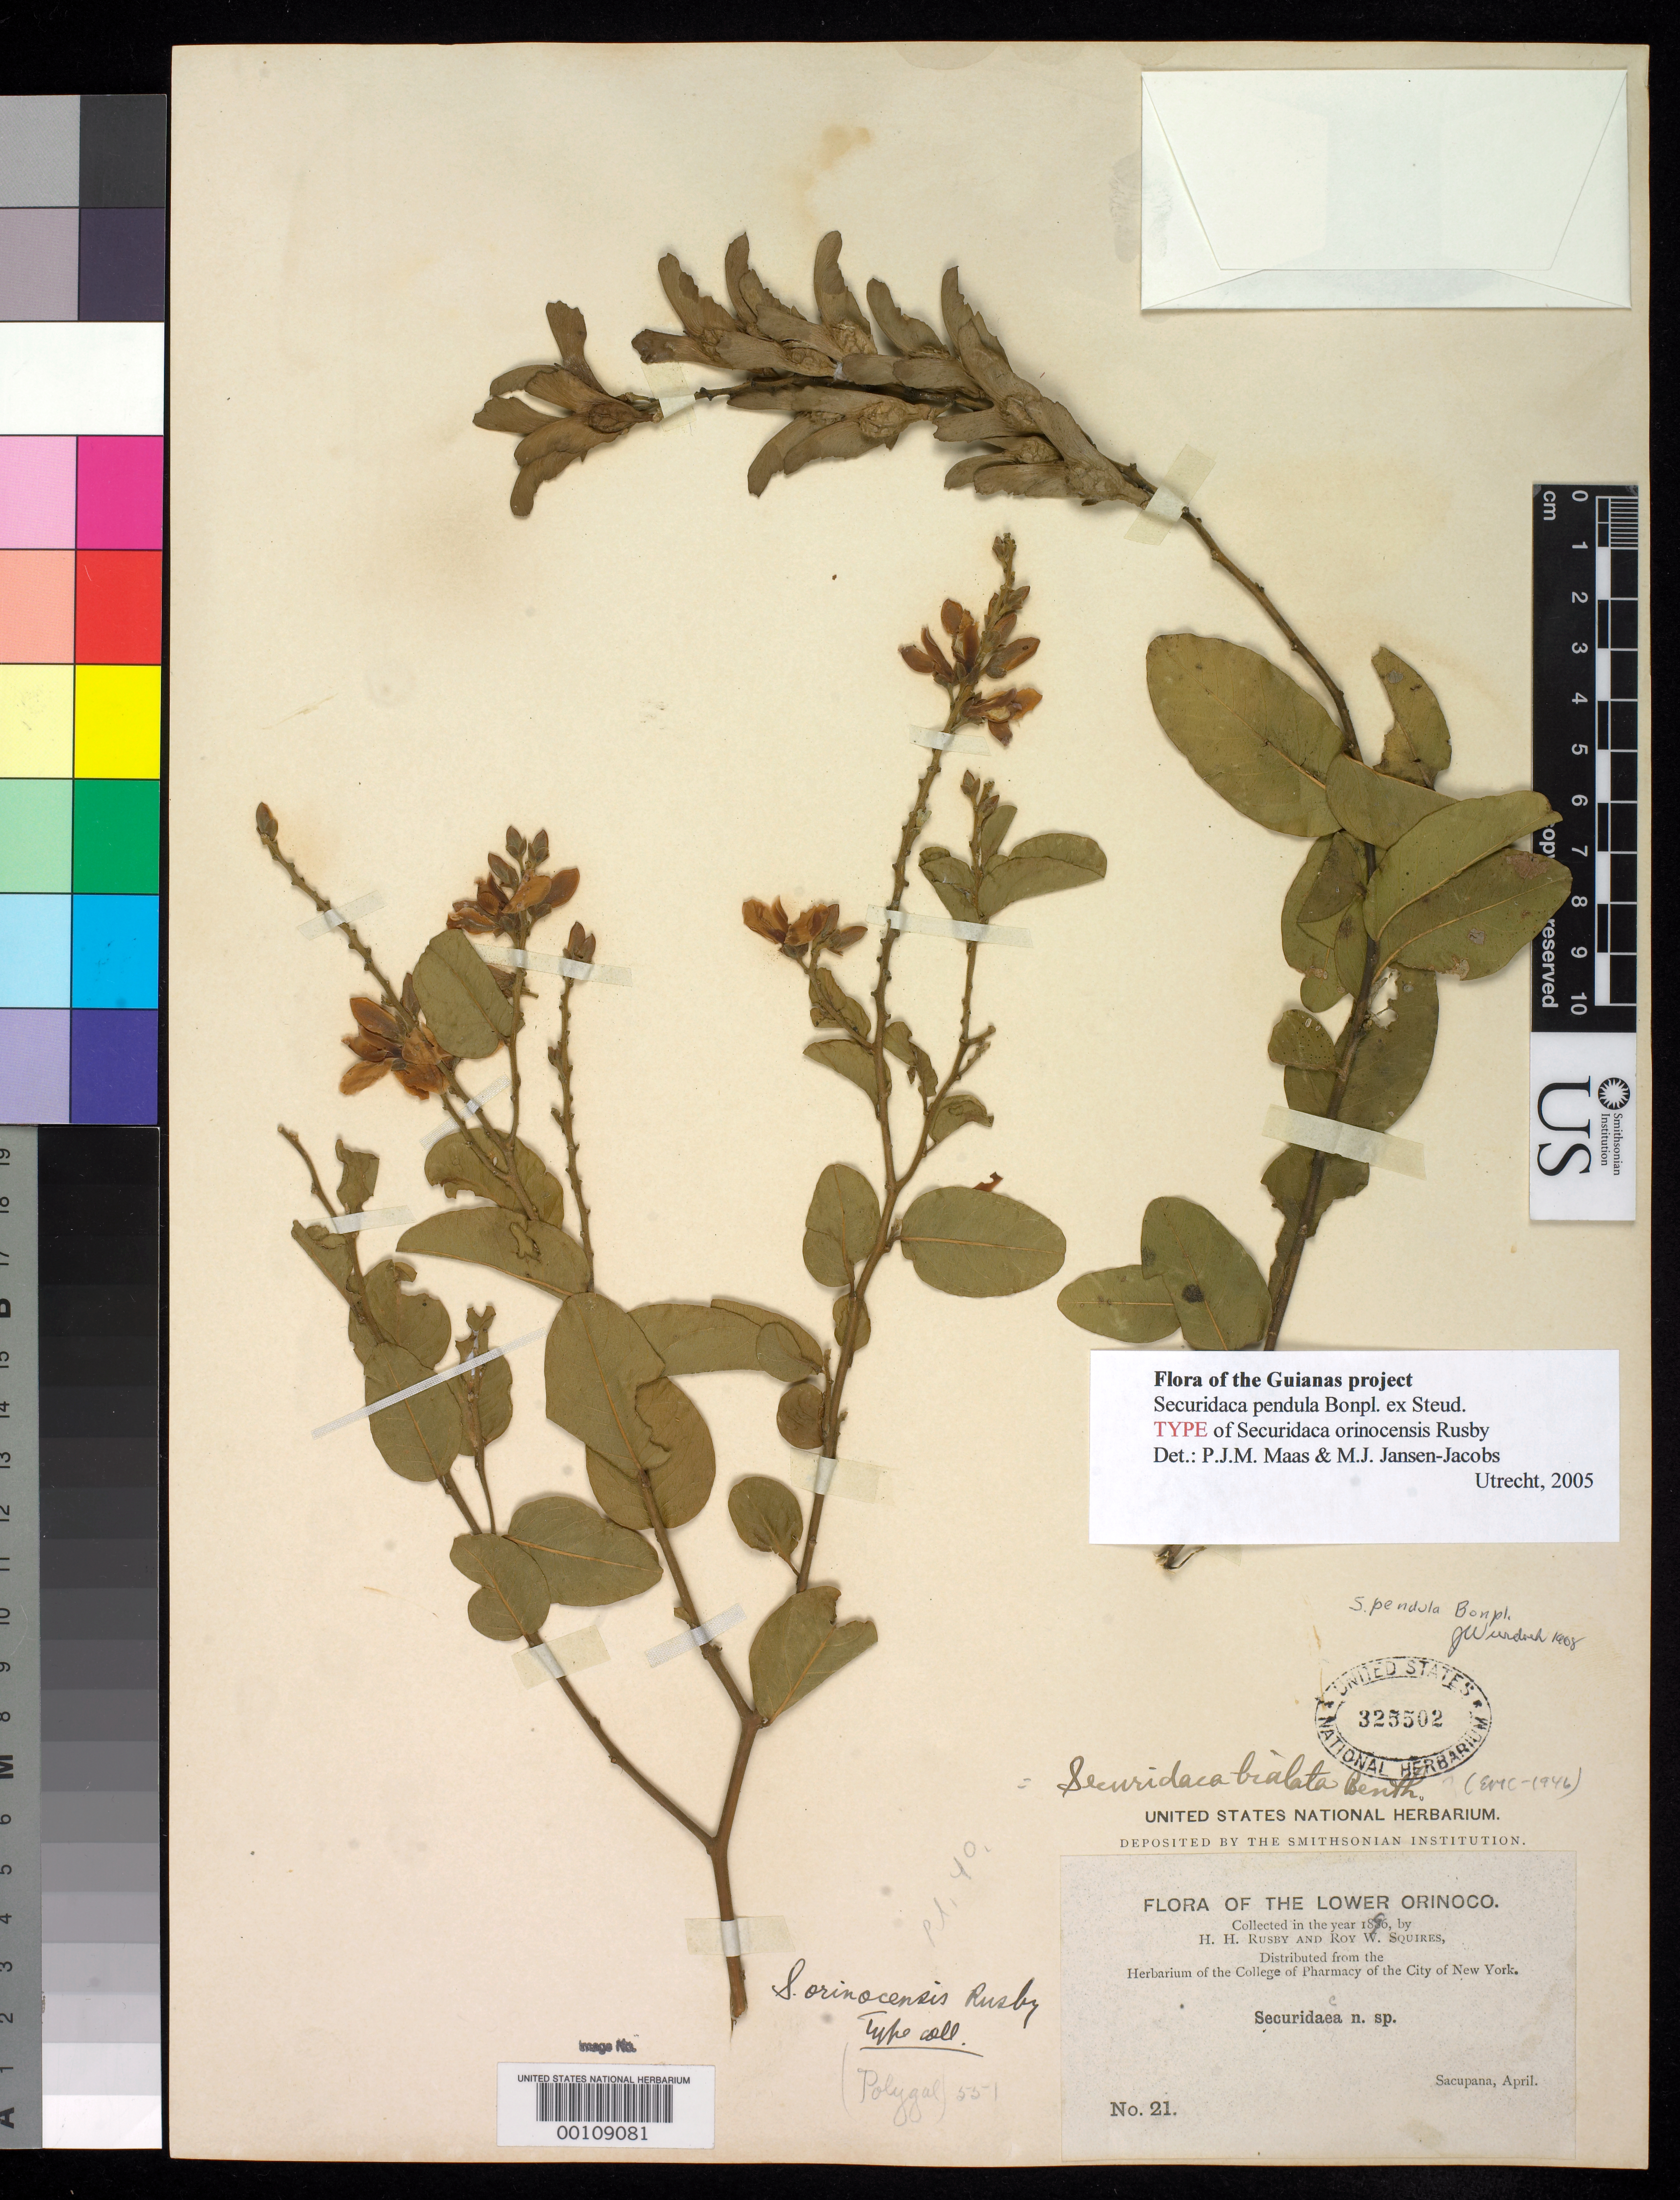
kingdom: Plantae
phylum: Tracheophyta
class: Magnoliopsida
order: Fabales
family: Polygalaceae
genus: Securidaca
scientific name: Securidaca orinocensis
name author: Rusby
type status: Isotype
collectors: H. H. Rusby & R. Squires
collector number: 21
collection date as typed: April 1896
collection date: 1896-04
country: Venezuela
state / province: Delta Amacuro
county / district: Antonio Díaz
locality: Lower Orinoco, Sacupana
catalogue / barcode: US 325502